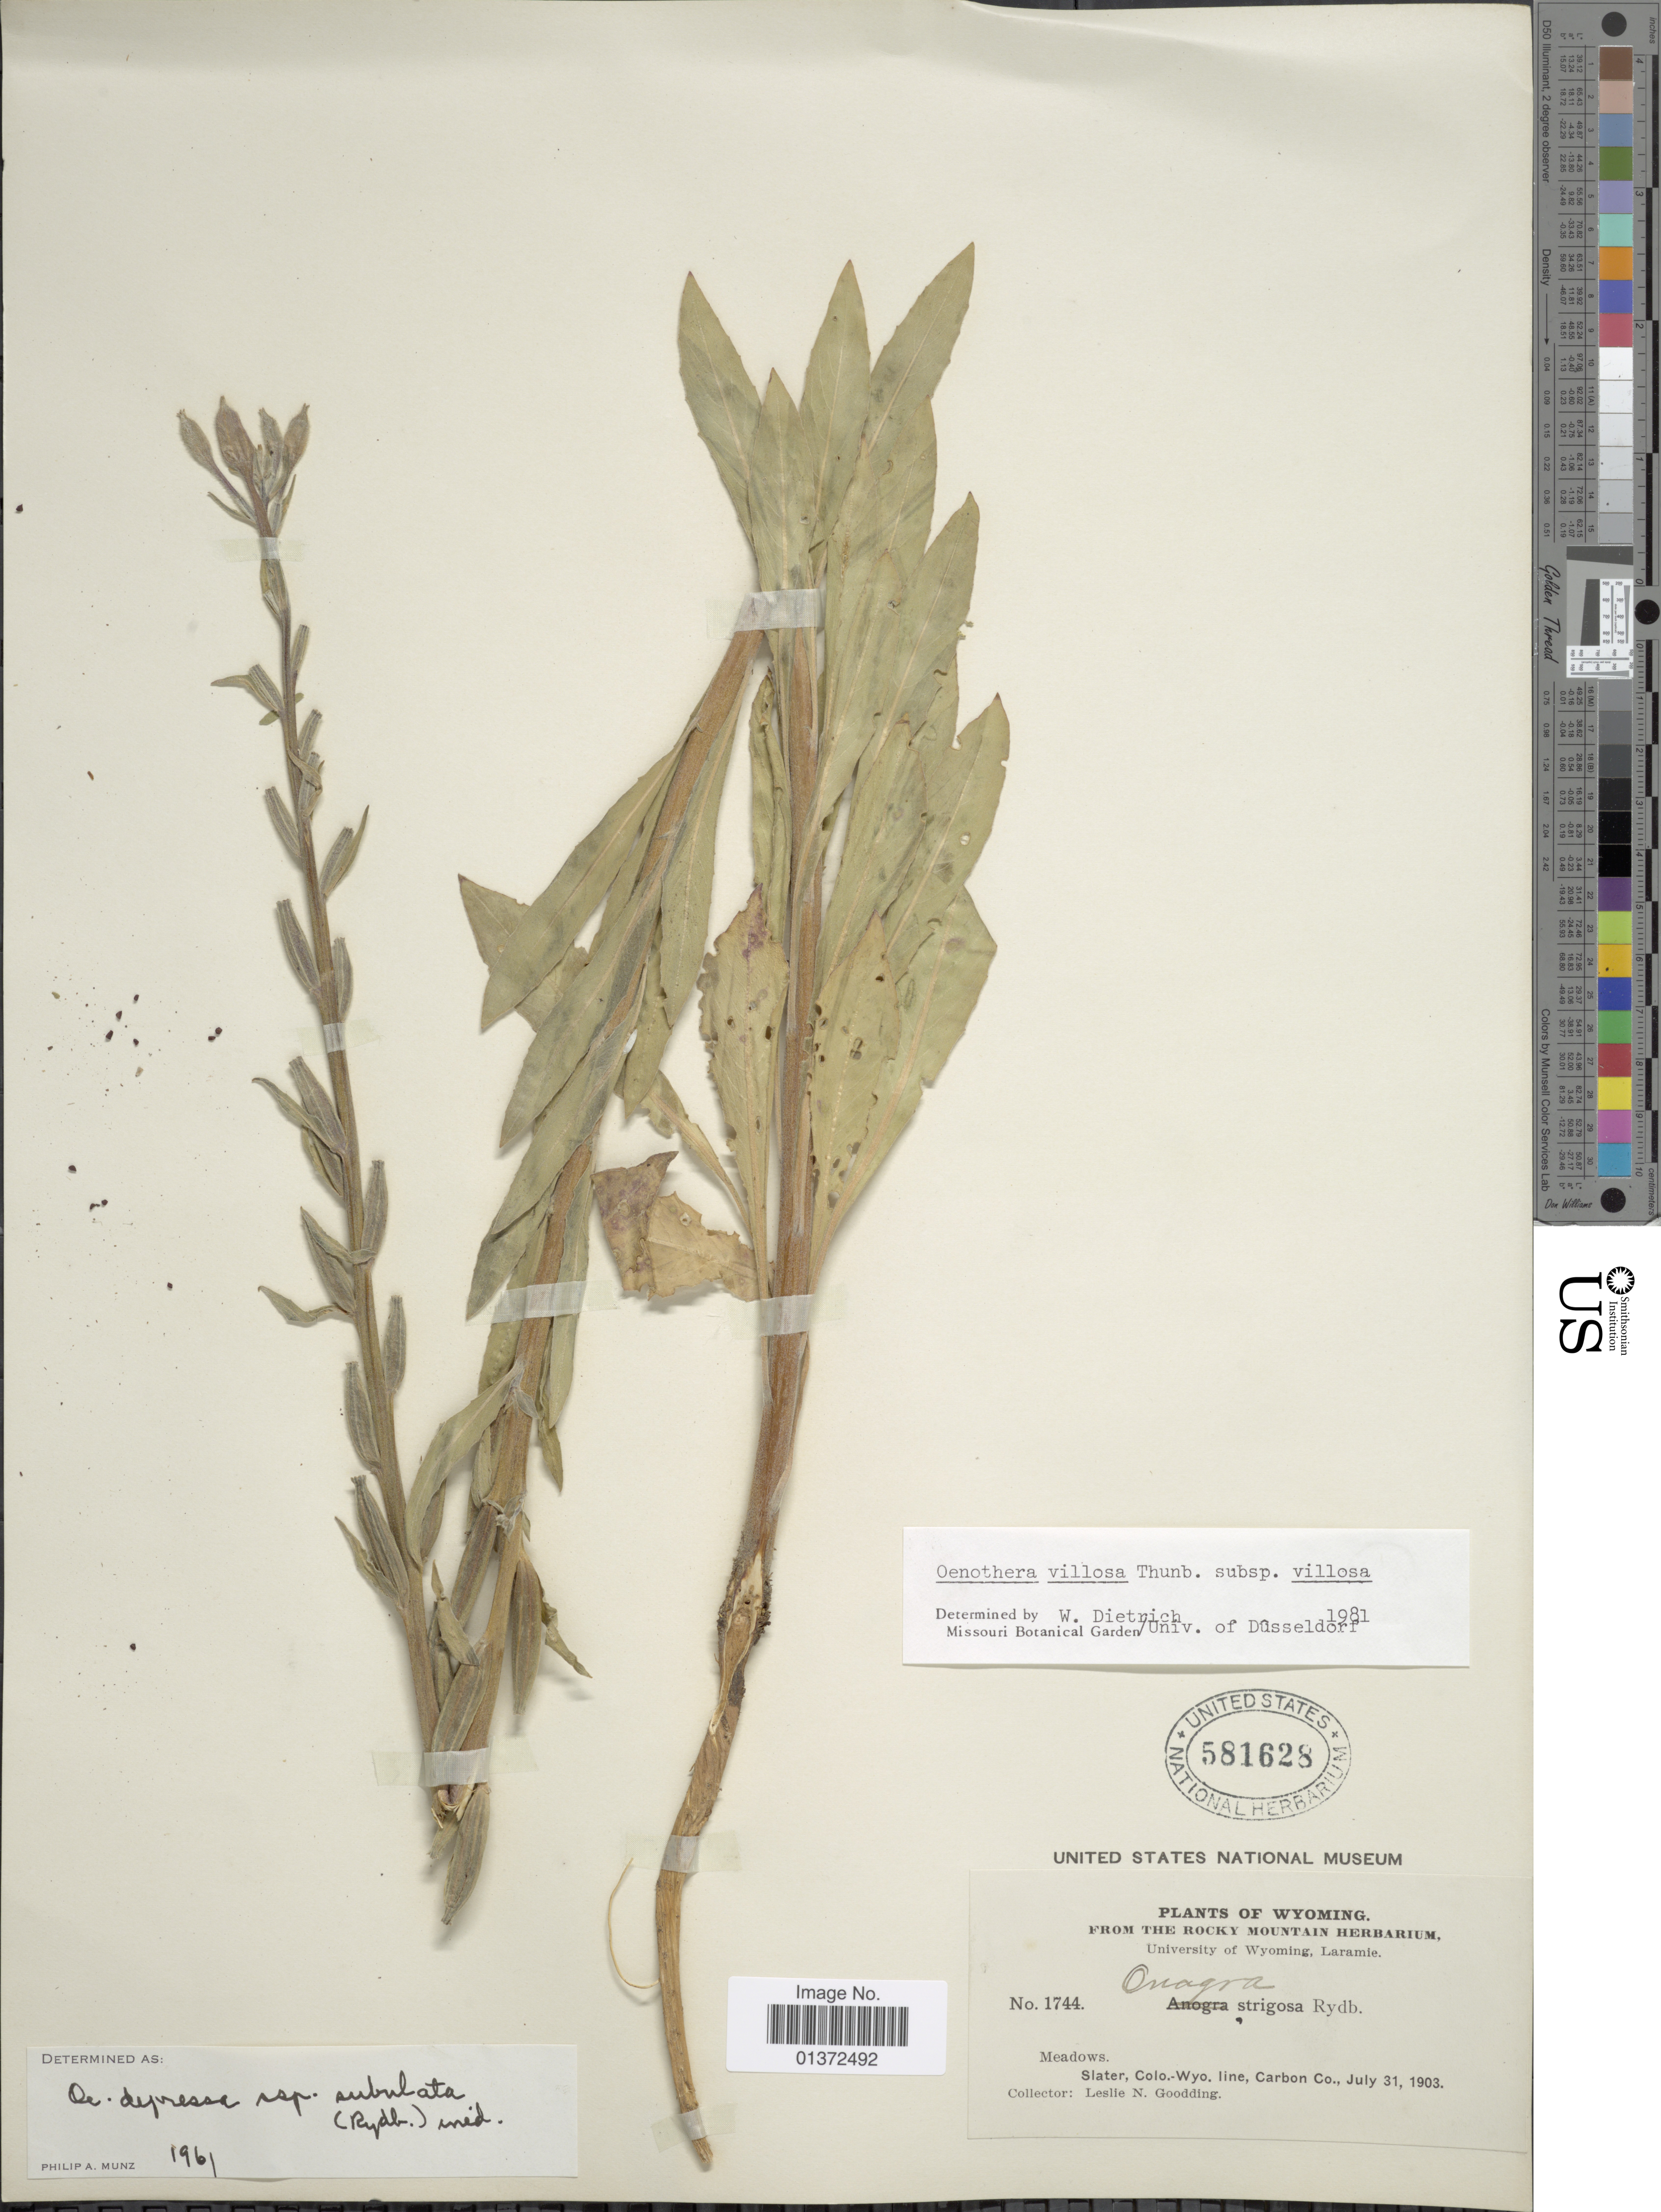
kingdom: Plantae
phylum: Tracheophyta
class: Magnoliopsida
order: Myrtales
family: Onagraceae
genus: Oenothera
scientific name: Oenothera villosa subsp. villosa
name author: Thunb.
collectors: L. N. Goodding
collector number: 1744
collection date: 1903-07-31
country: United States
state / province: Wyoming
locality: Slater, Colo.-Wyo. line, Carbon Co.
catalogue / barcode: US 581628